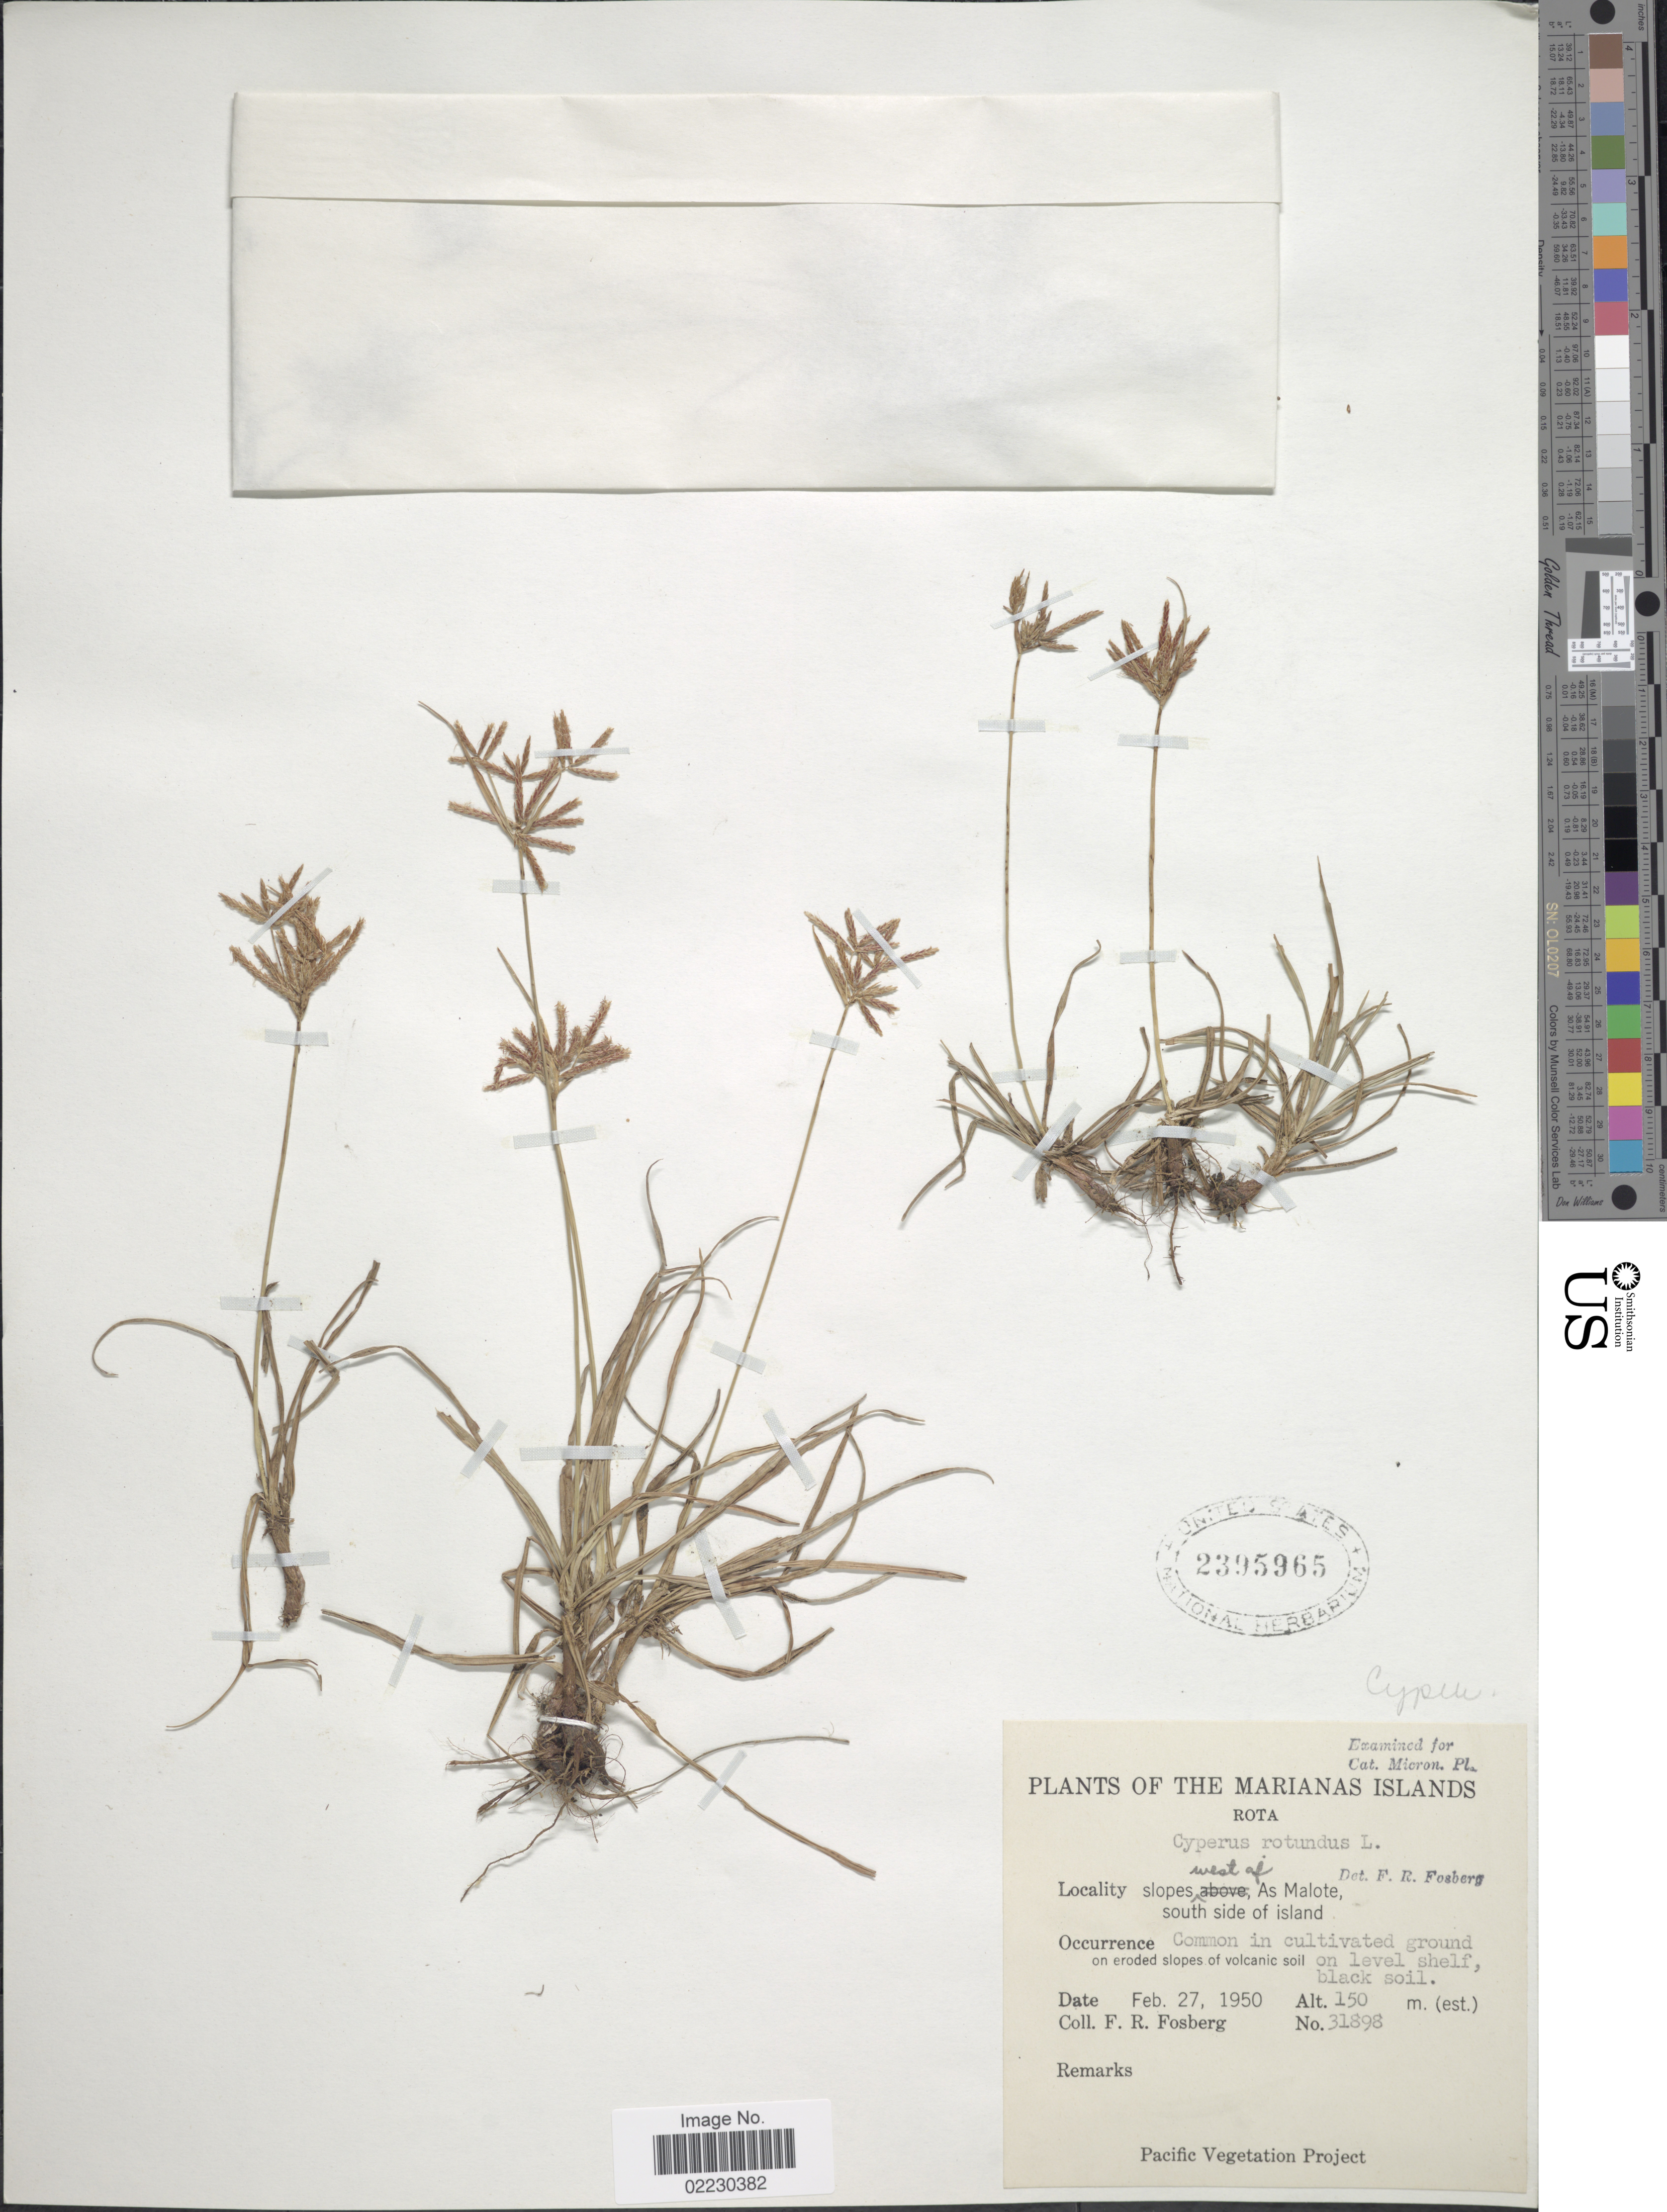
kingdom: Plantae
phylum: Tracheophyta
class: Liliopsida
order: Poales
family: Cyperaceae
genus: Cyperus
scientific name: Cyperus rotundus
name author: L.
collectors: F. R. Fosberg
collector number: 31898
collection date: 1950-02-27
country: Northern Mariana Islands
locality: Slopes west of, As Malote south side of Island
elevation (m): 150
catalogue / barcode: US 2395965